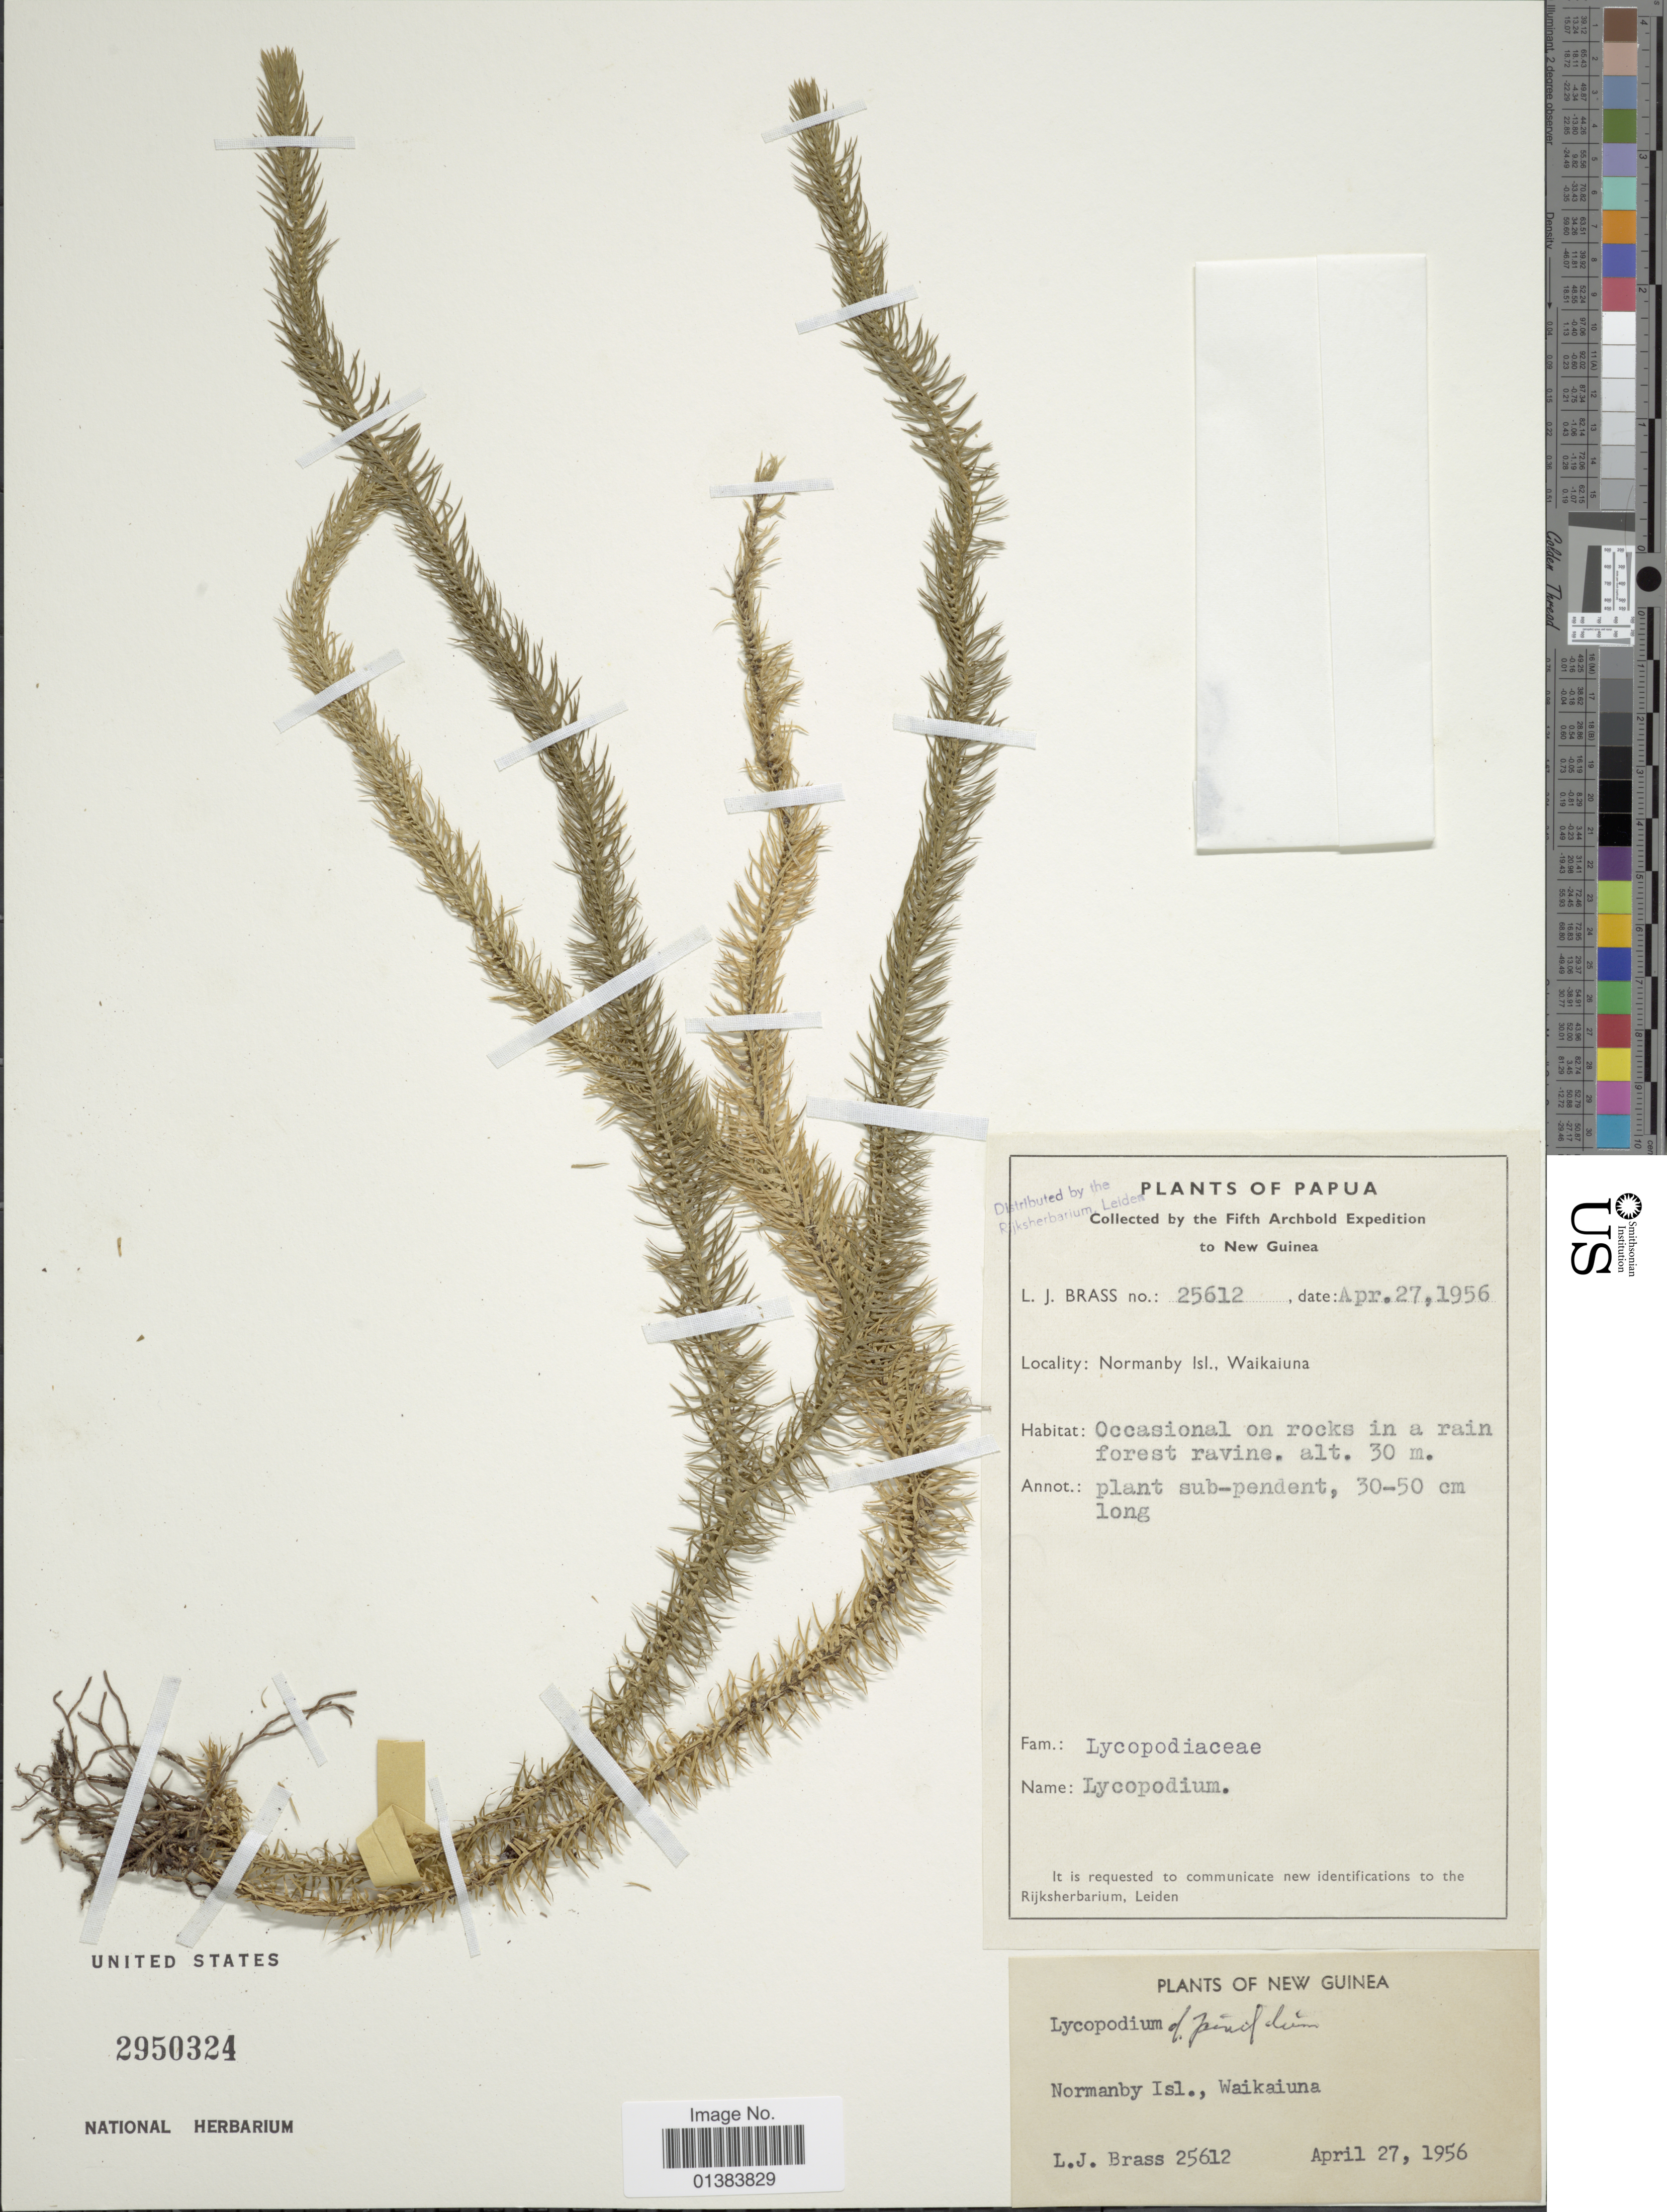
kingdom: Plantae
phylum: Tracheophyta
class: Lycopodiopsida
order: Lycopodiales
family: Lycopodiaceae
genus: Phlegmariurus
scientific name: Phlegmariurus squarrosus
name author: (G. Forst.) Á. Löve & D. Löve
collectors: L. J. Brass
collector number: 25612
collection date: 1956-04-27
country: Papua New Guinea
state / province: Milne Bay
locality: Normanby Isl., Waikaiuna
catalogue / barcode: US 2950324